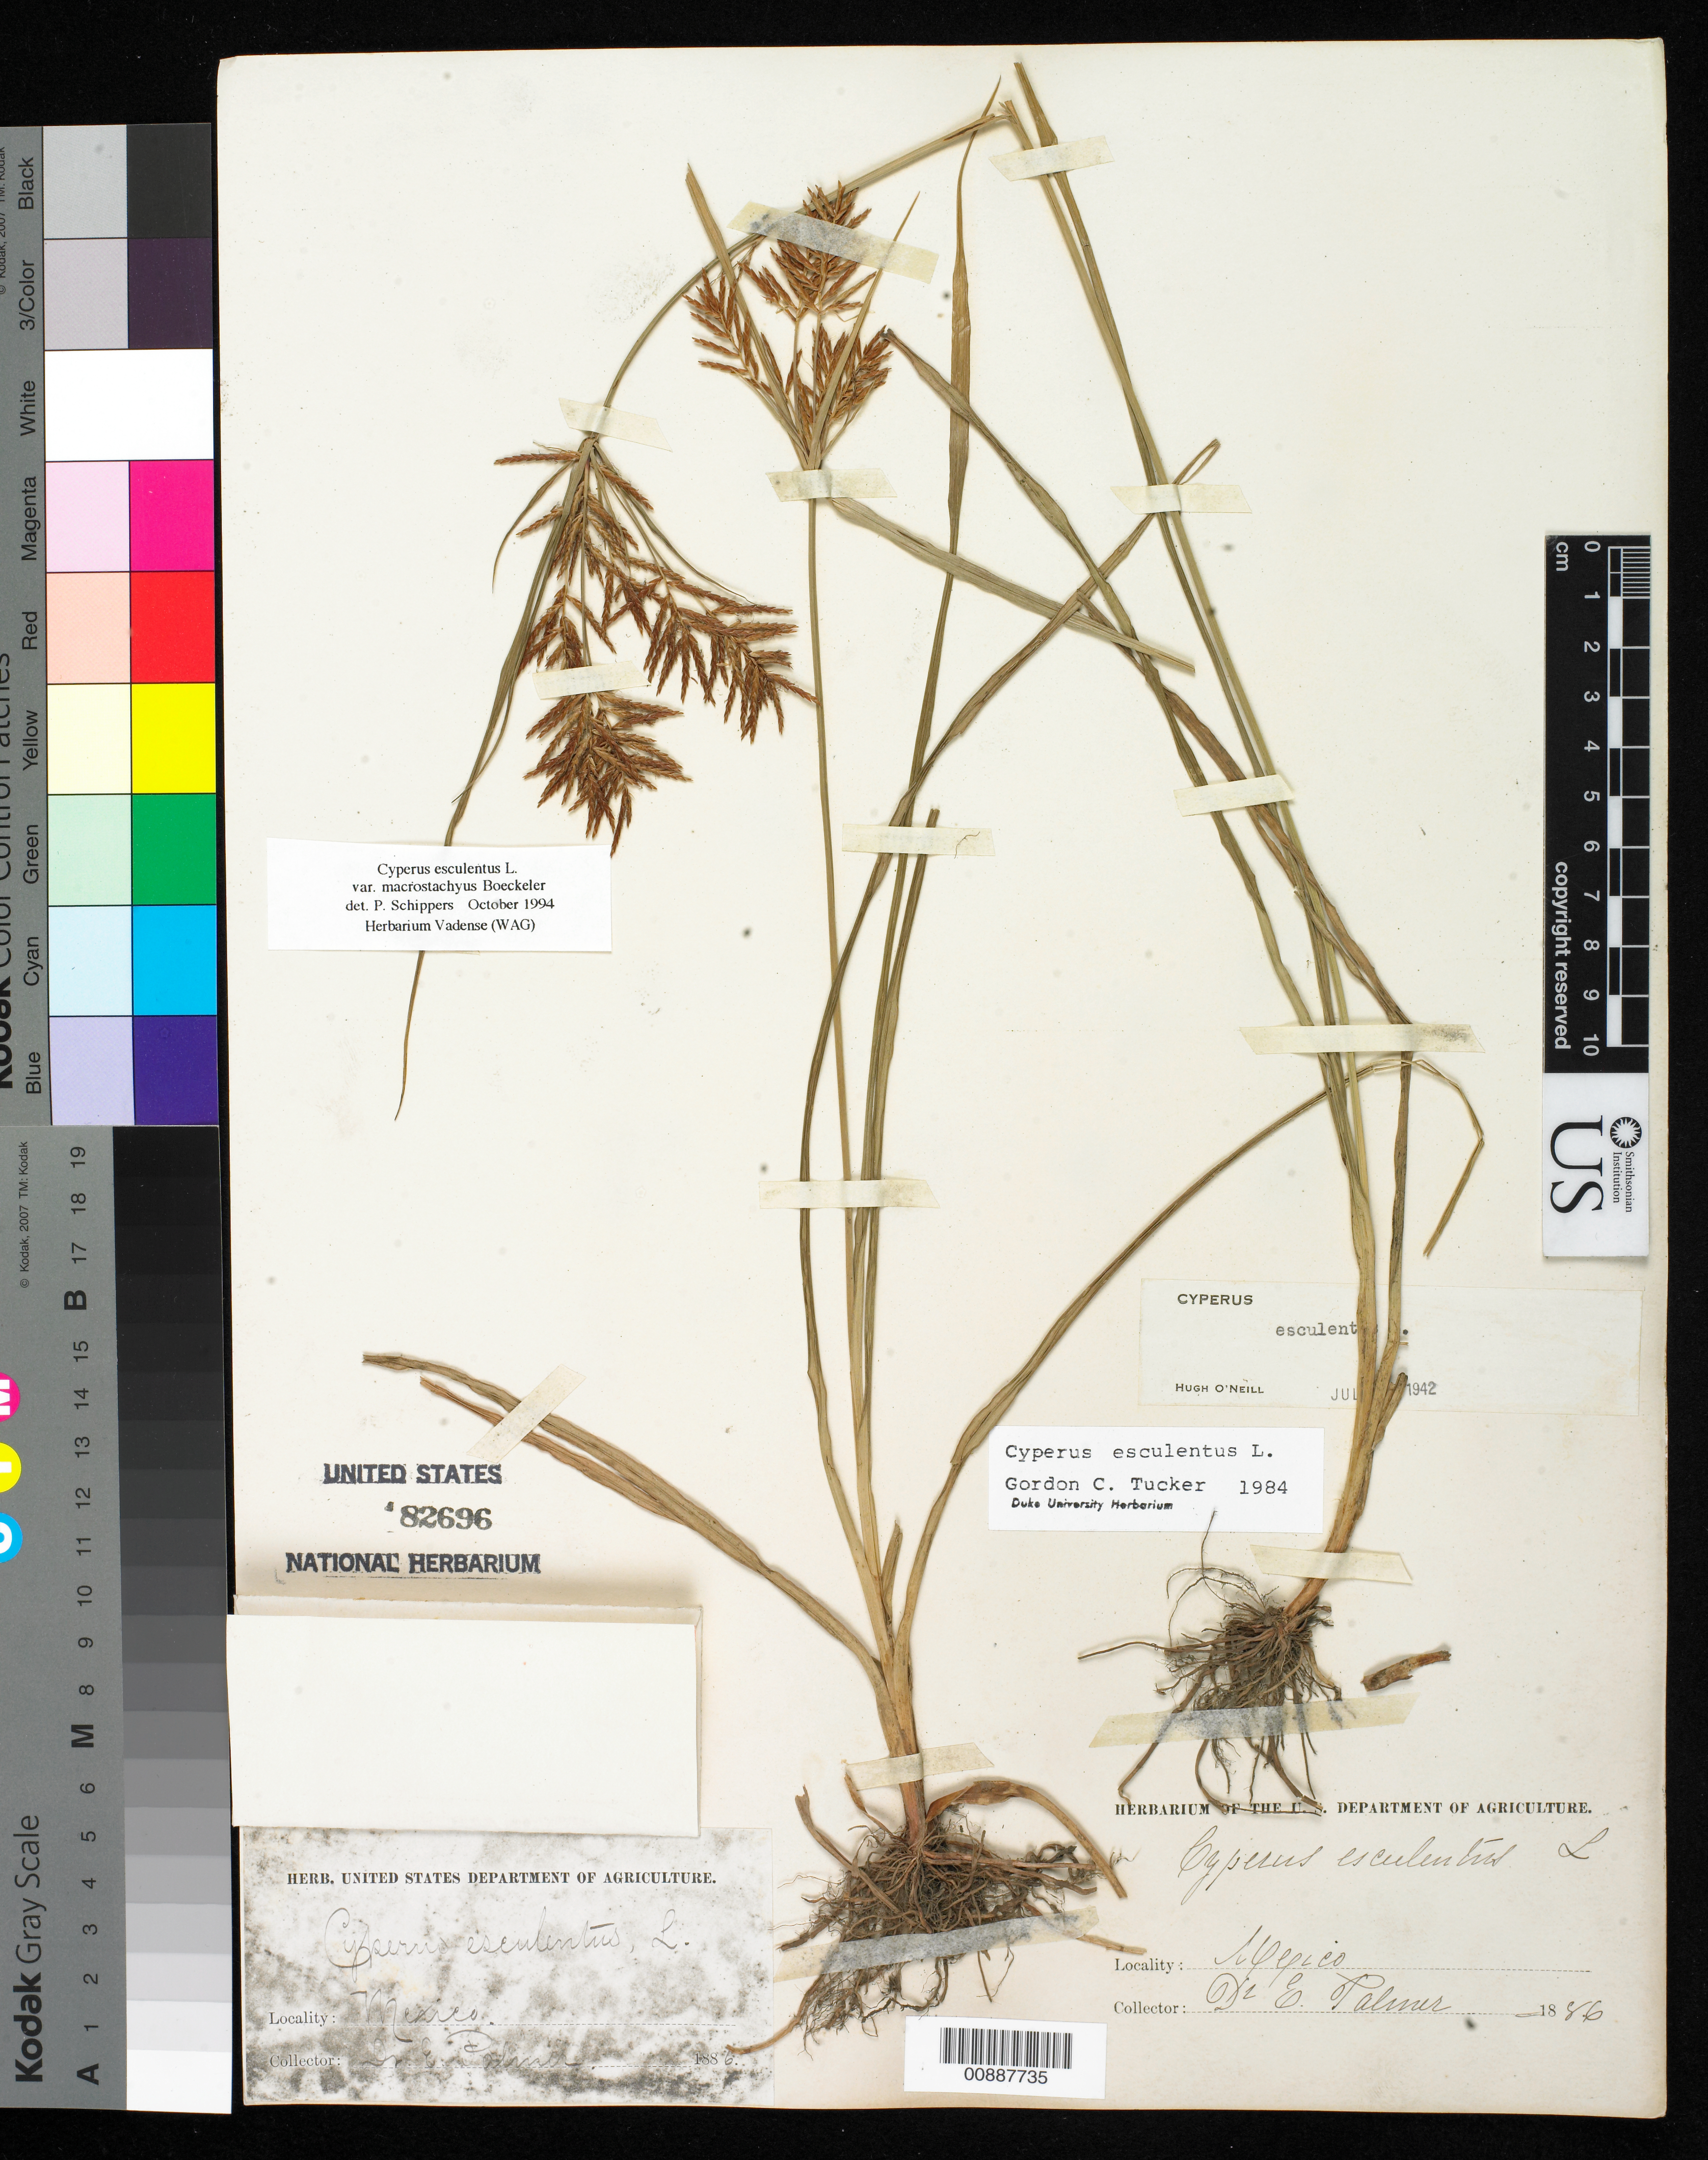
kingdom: Plantae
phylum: Tracheophyta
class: Liliopsida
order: Poales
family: Cyperaceae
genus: Cyperus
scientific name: Cyperus esculentus var. macrostachyus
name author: Boeckeler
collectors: E. Palmer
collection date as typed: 1886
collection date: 1886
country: Mexico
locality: Mexico.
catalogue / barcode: US 82696